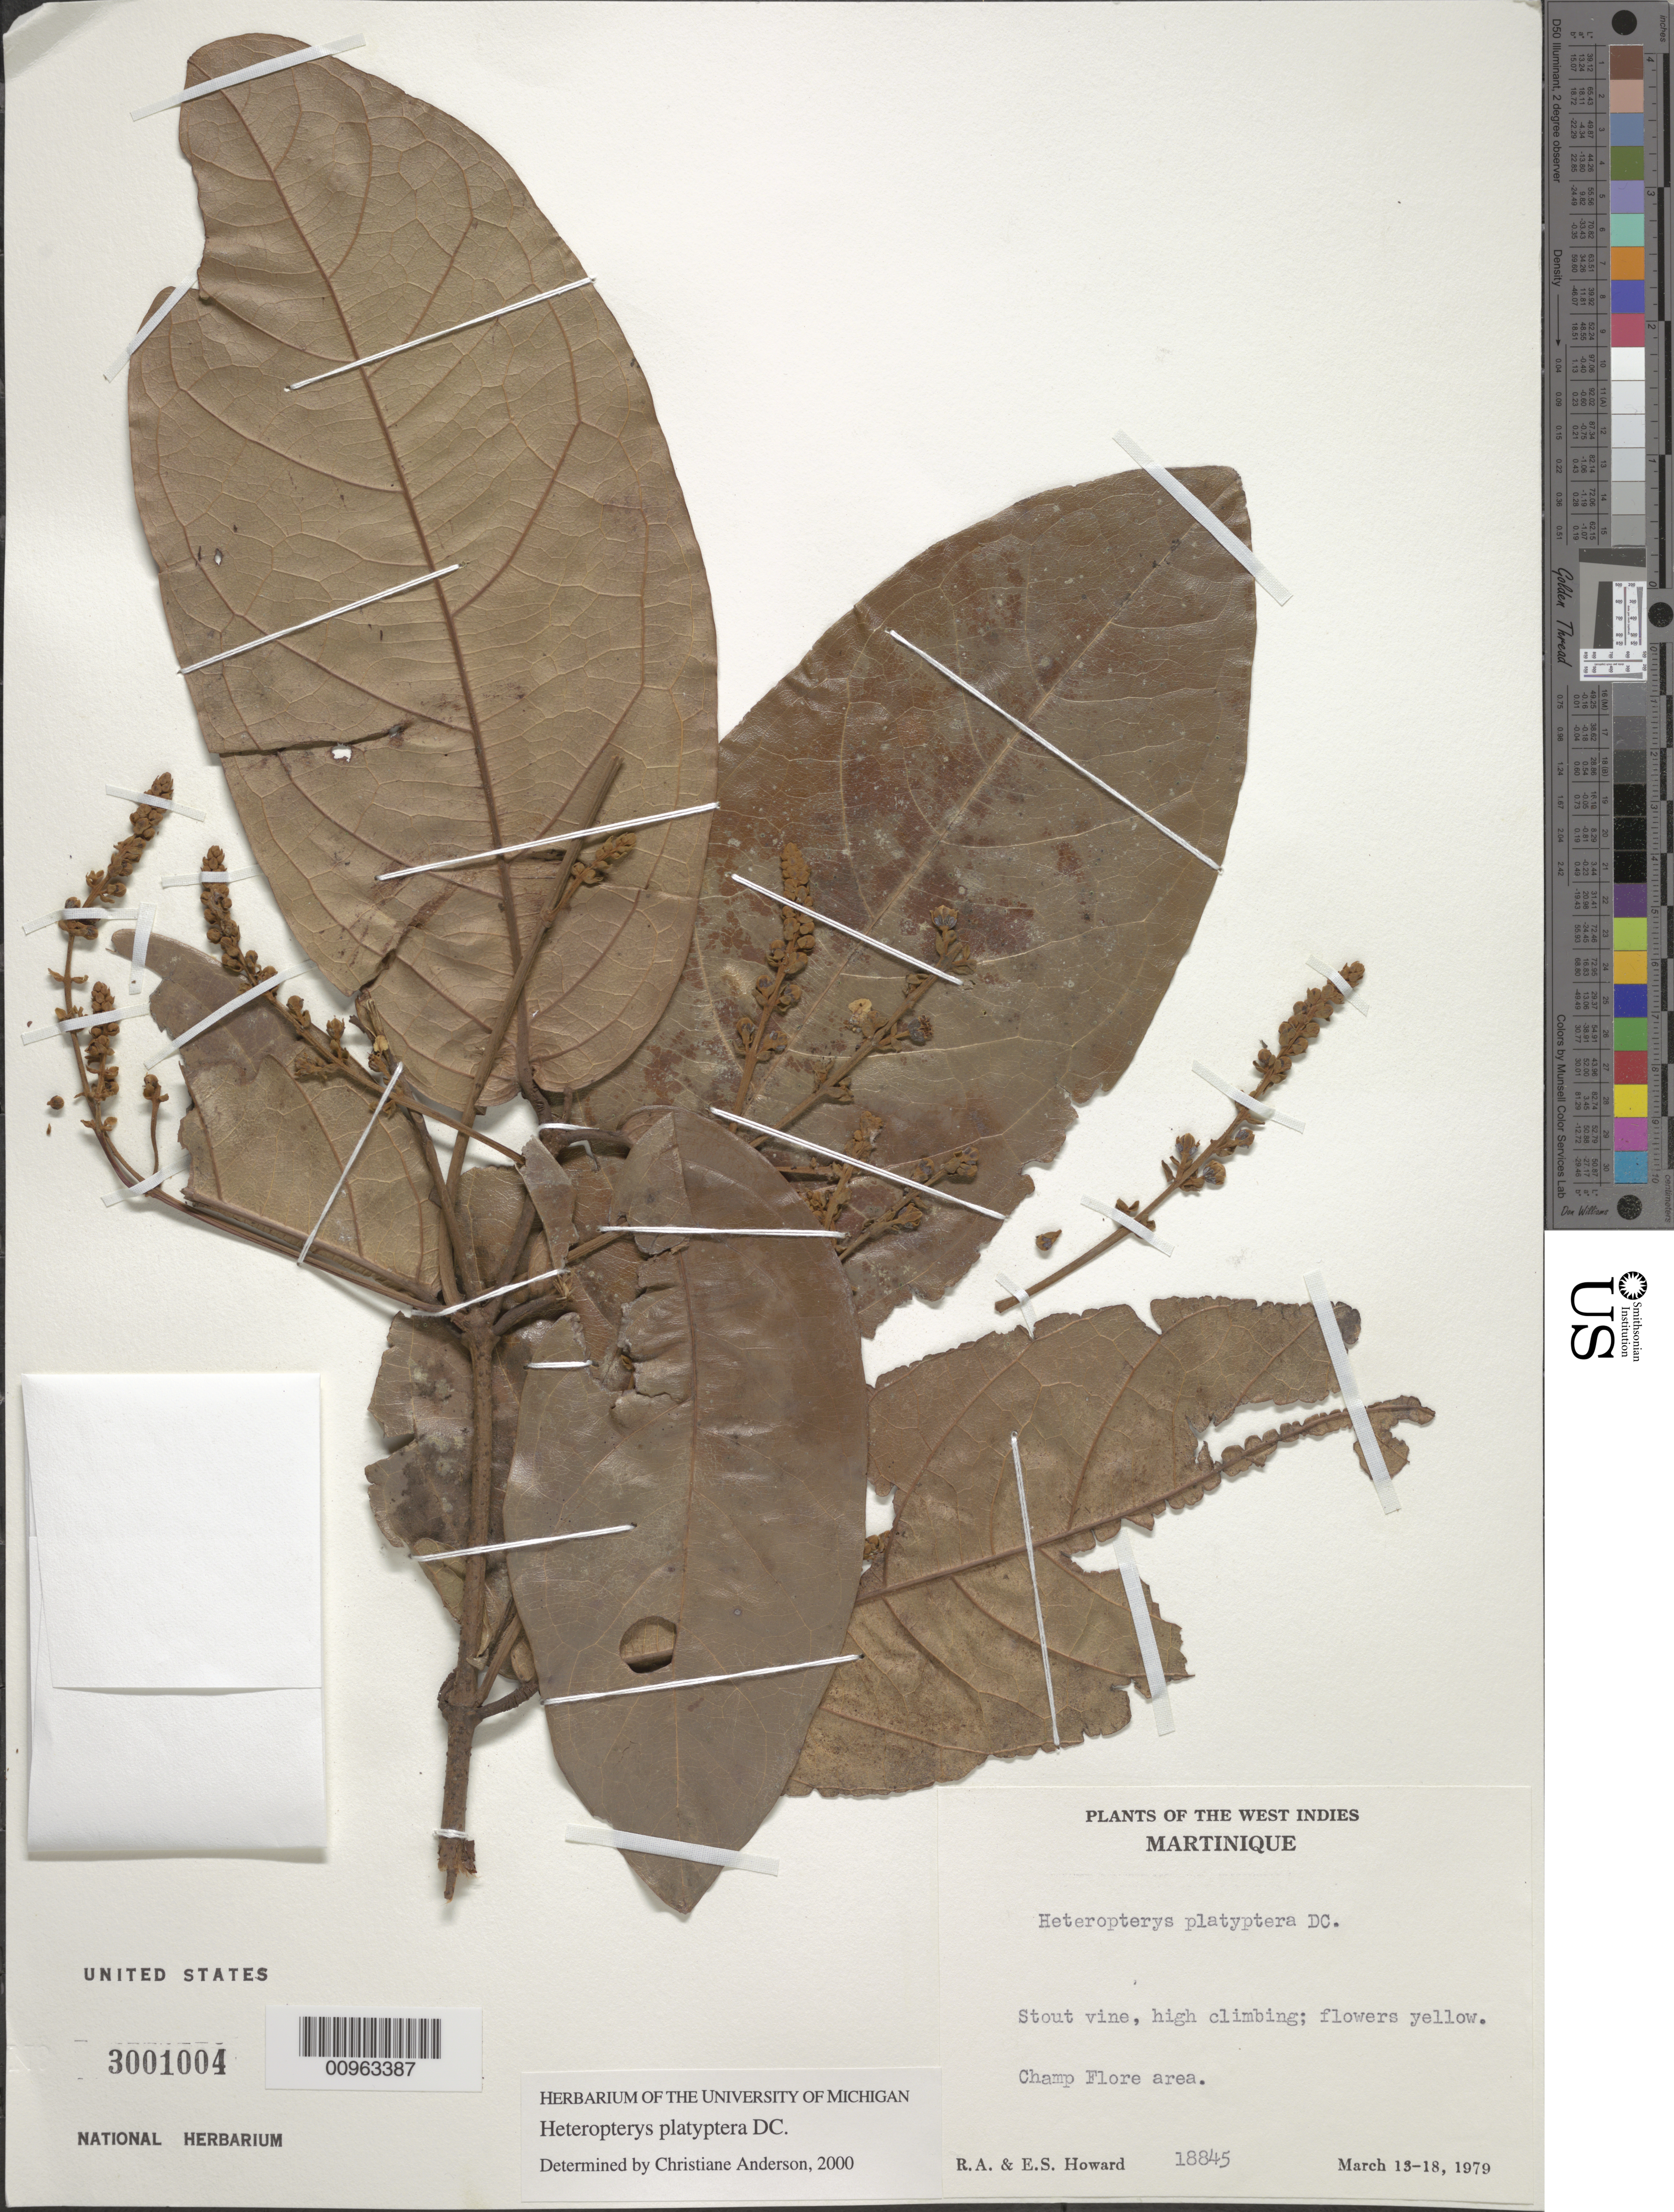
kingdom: Plantae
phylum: Tracheophyta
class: Magnoliopsida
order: Malpighiales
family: Malpighiaceae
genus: Heteropterys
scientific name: Heteropterys platyptera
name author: DC.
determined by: Anderson, C.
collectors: R. A. Howard & E. S. Howard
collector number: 18845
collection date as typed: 13 Mar 1979 to 18 Mar 1979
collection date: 1979-03-13/1979-03-18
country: Martinique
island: Martinique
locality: Champ Flore area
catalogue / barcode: US 3001004